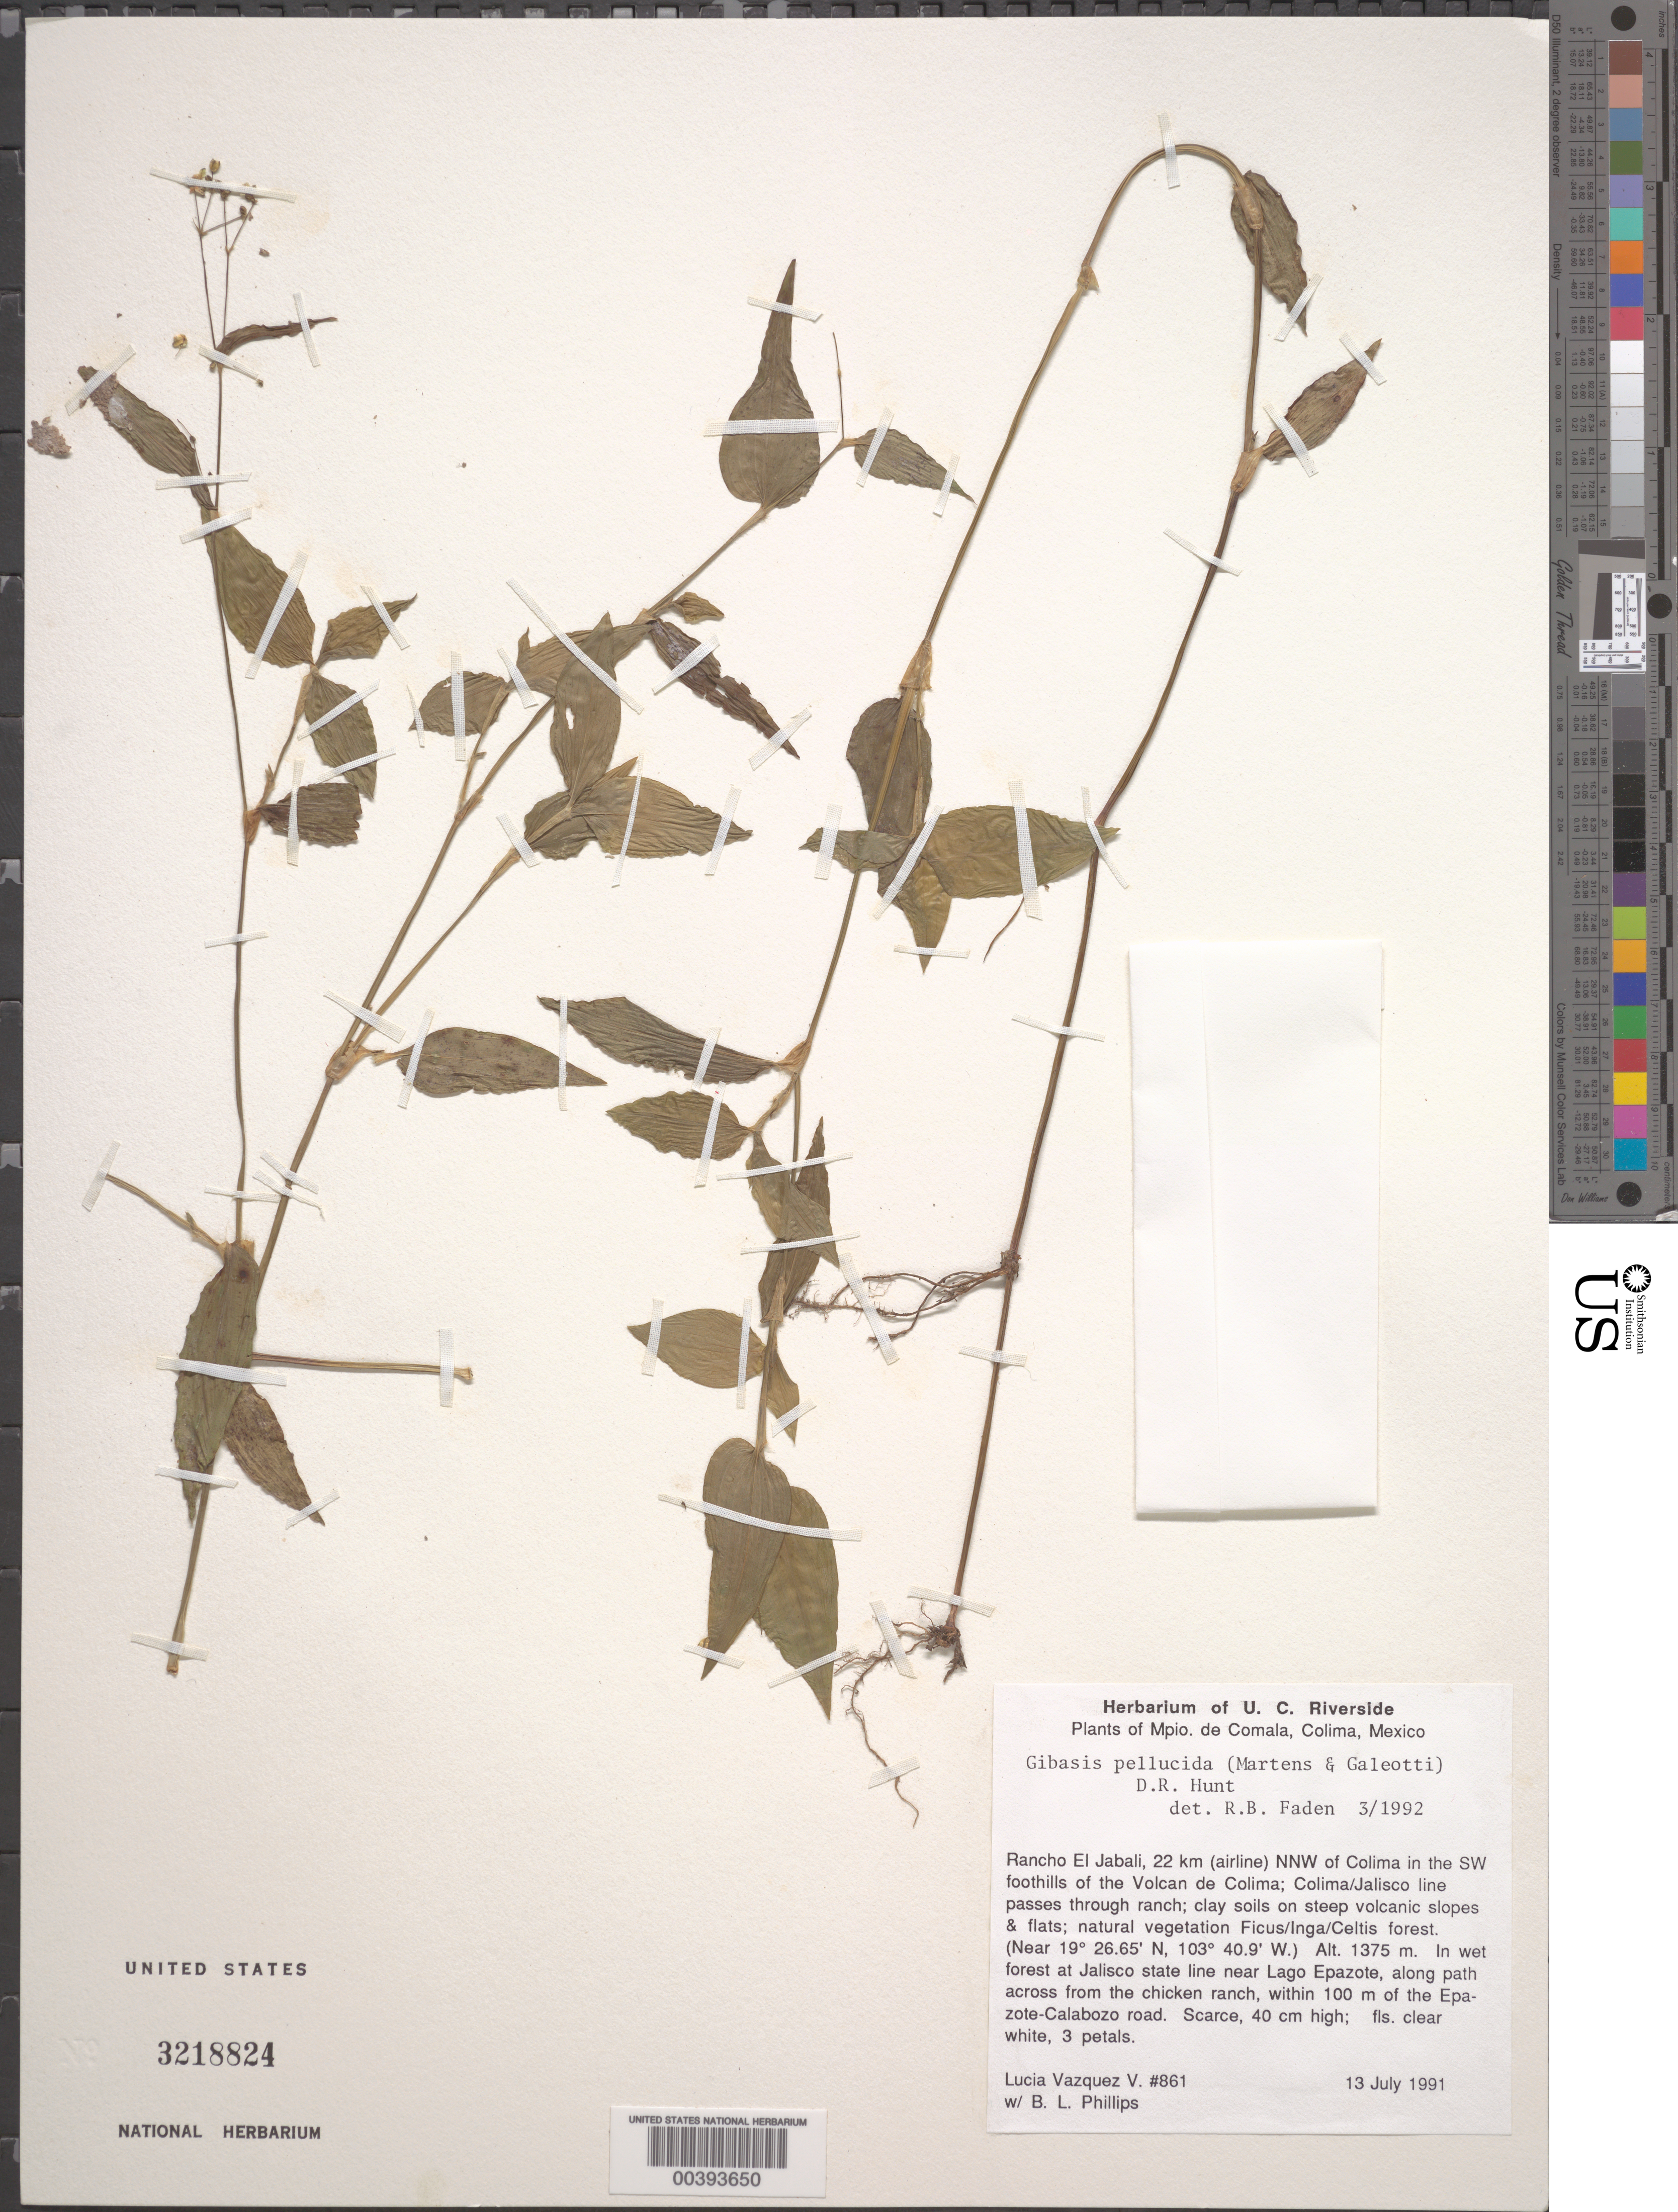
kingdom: Plantae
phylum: Tracheophyta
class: Liliopsida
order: Commelinales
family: Commelinaceae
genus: Gibasis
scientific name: Gibasis pellucida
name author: (M. Martens & Galeotti) D.R. Hunt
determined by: Faden, Robert B., (US), Smithsonian Institution - National Museum of Natural History (UNITED STATES)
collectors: L. Vazquez & B. L. Phillips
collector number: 861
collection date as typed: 13 Jul 1991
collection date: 1991-07-13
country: Mexico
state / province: Colima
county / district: Comala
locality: Rancho El Jabali, 22 km N of Colima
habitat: Humid montane forest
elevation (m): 1375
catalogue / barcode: US 3218824